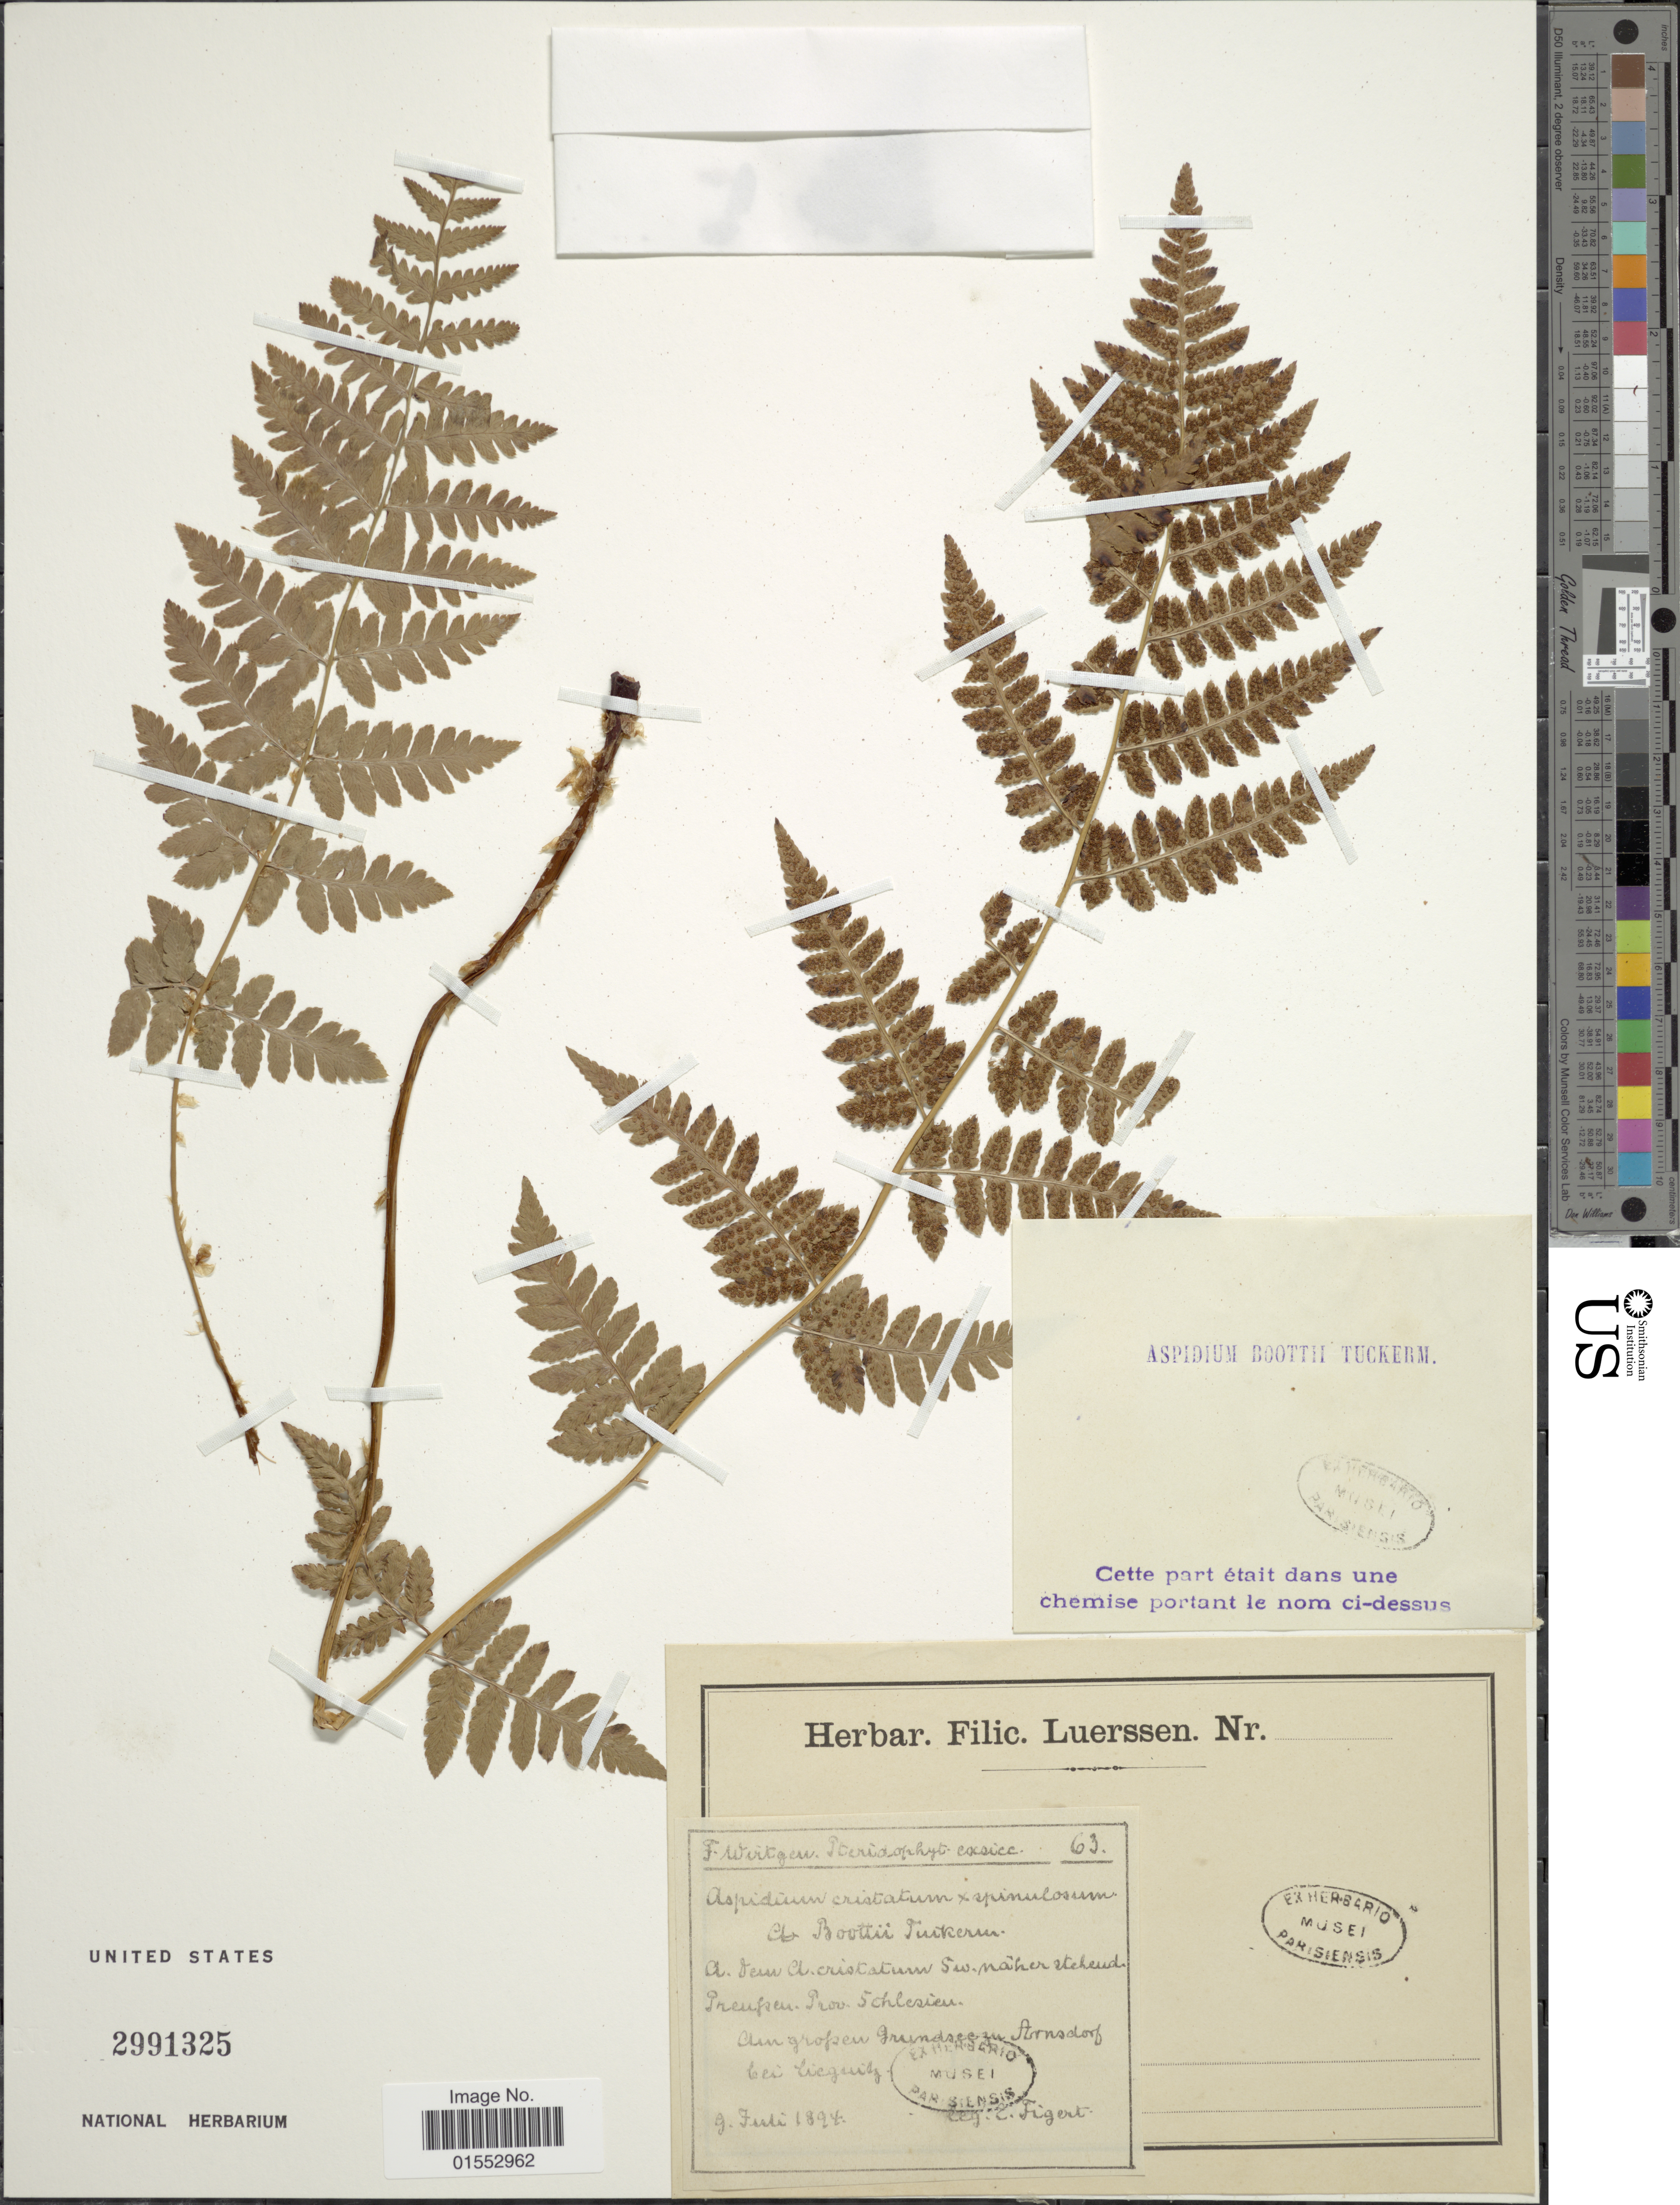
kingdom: Plantae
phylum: Tracheophyta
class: Polypodiopsida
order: Polypodiales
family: Dryopteridaceae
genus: Dryopteris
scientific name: Dryopteris x boottii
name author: Underw.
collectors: C. Figert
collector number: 63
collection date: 1894-07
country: Germany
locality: Prenfsen Prov. Schlesieu. Aun gropen Grundsen Arjmnsdorg bei Liegvits [interpreted]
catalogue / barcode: US 2991325